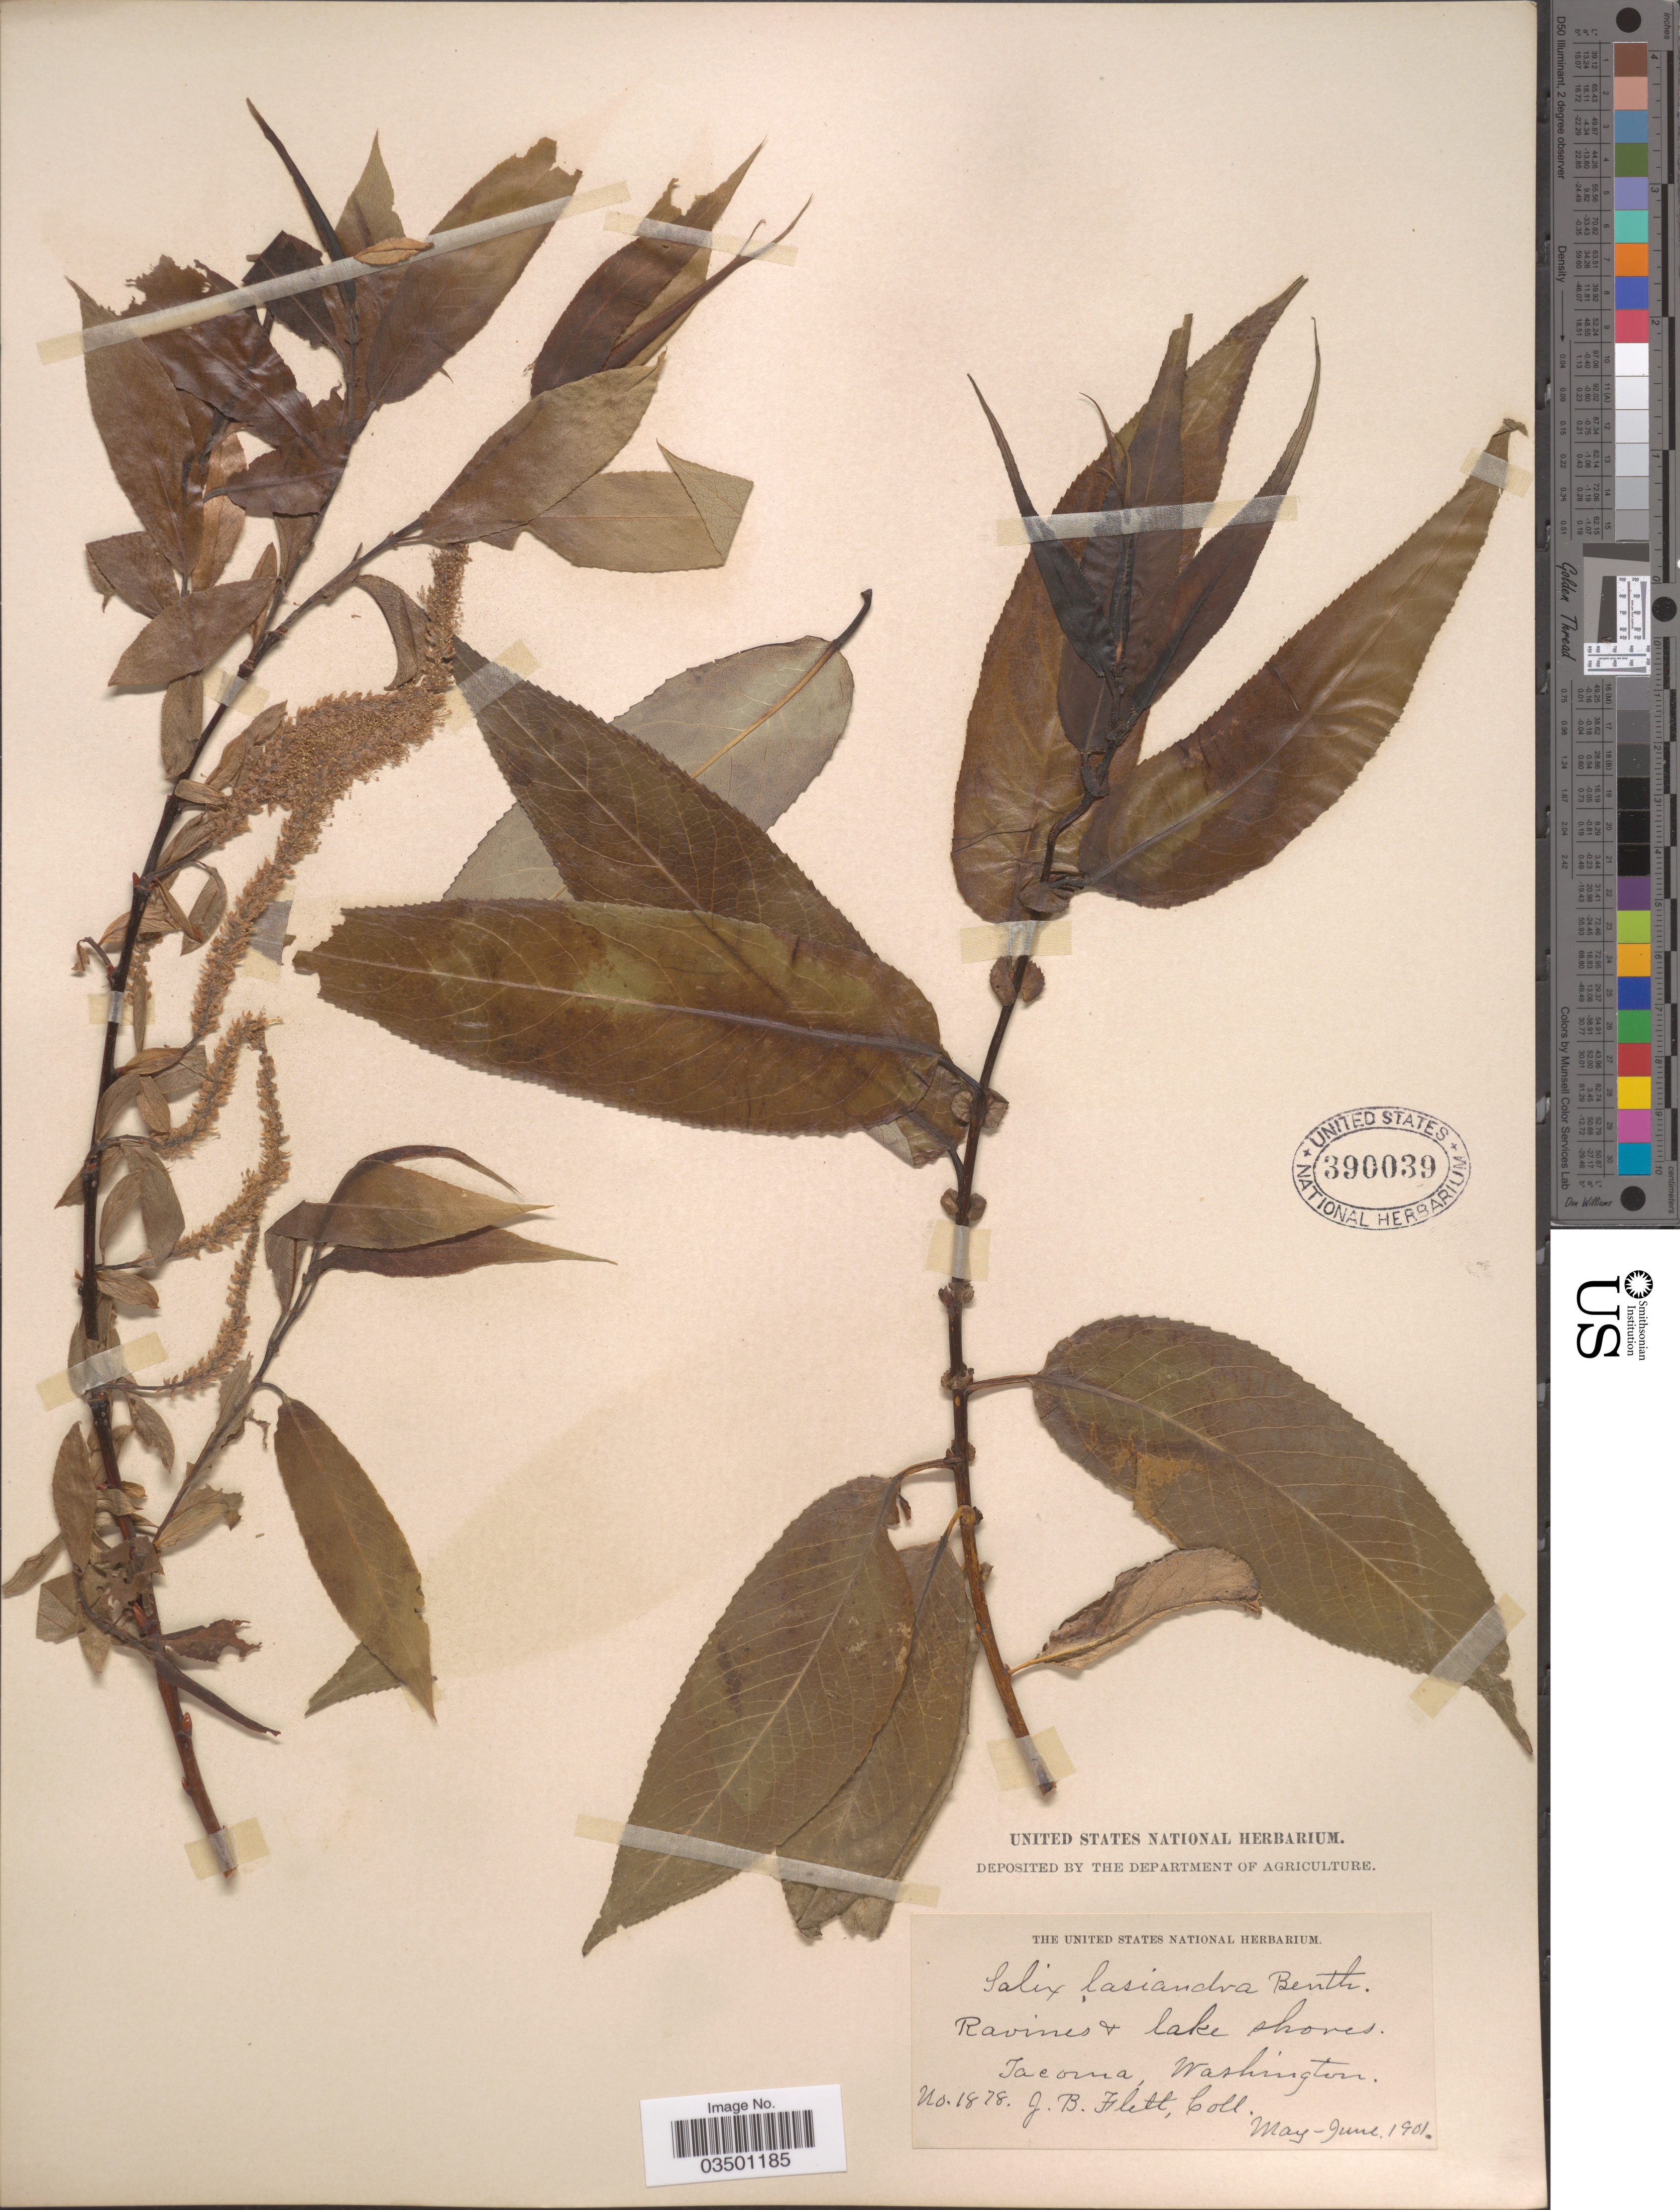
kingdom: Plantae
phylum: Tracheophyta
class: Magnoliopsida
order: Malpighiales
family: Salicaceae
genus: Salix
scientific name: Salix lasiandra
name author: Benth.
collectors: J. Flett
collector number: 1878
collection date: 1901-05/1901-06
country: United States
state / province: Washington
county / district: Pierce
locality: Tacoma.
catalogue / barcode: US 390039